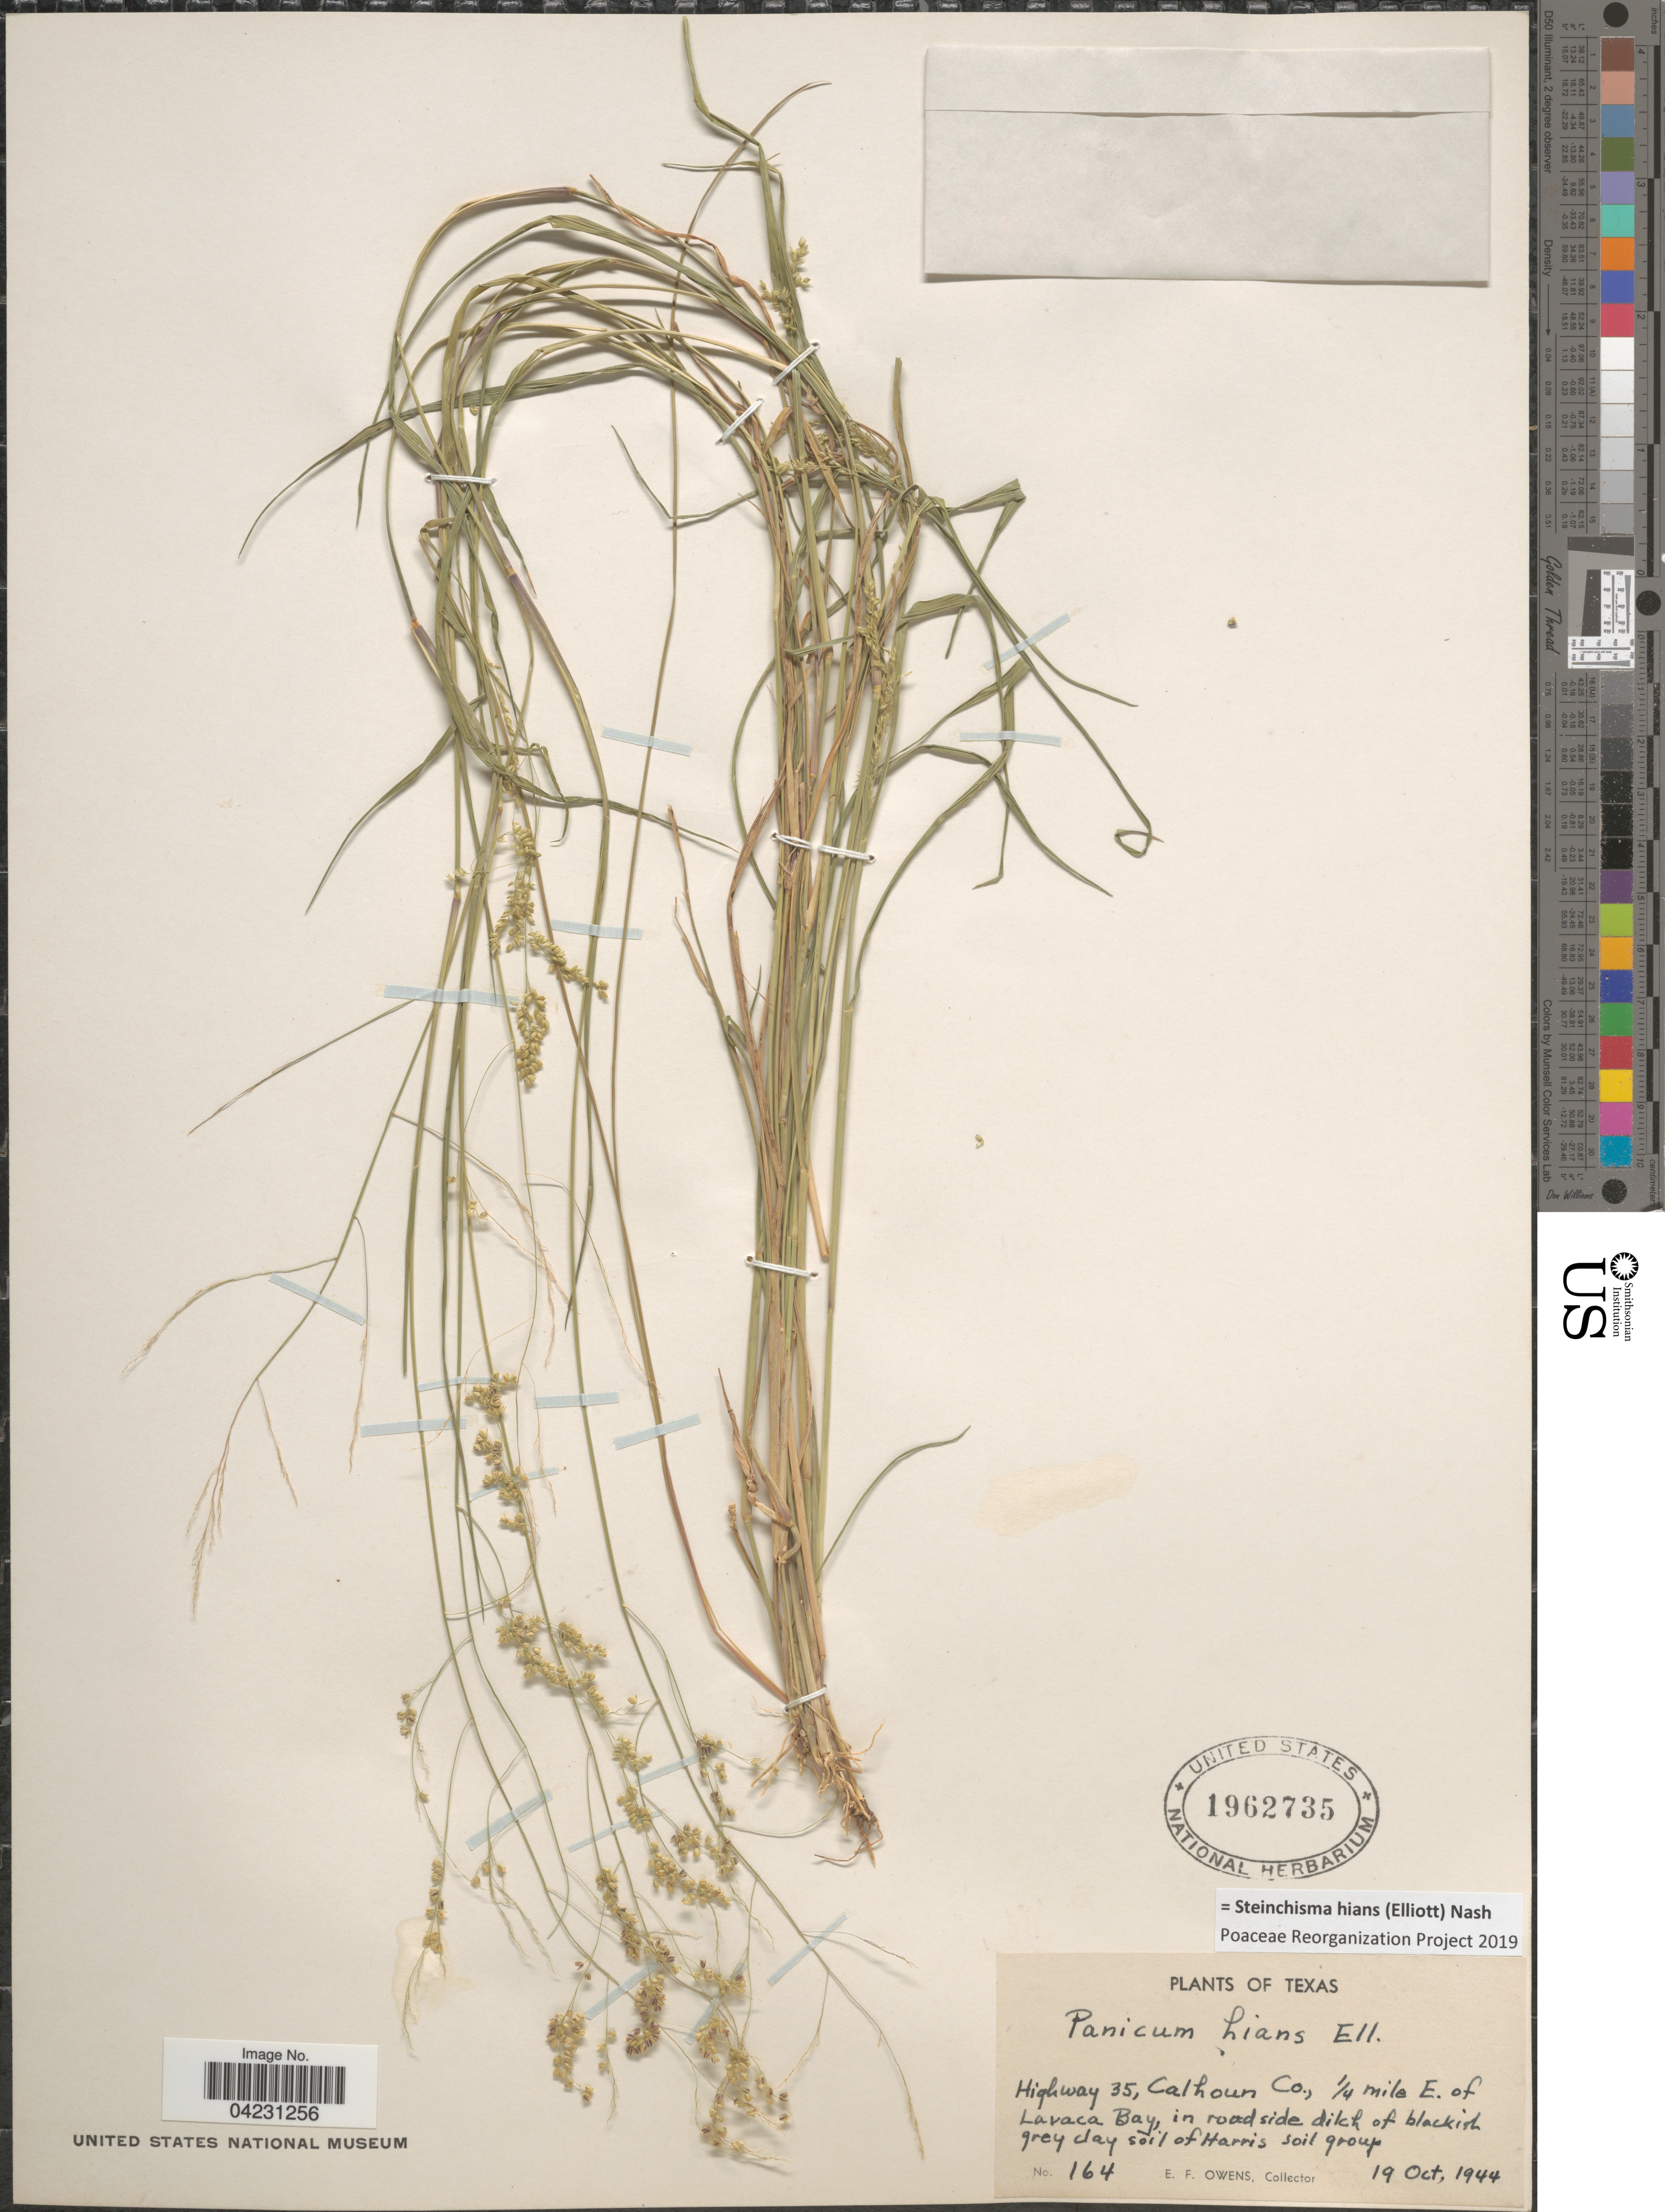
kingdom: Plantae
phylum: Tracheophyta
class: Liliopsida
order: Poales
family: Poaceae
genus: Steinchisma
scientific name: Steinchisma hians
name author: (Elliott) Nash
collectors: E. Owens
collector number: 164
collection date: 1944-10-19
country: United States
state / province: Texas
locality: Highway 35, Calhoun Co., ¼ mile E. of Lavaca Bay, in roadside ditch of blackish grey clay soil of Harris soil group.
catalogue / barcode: US 1962735